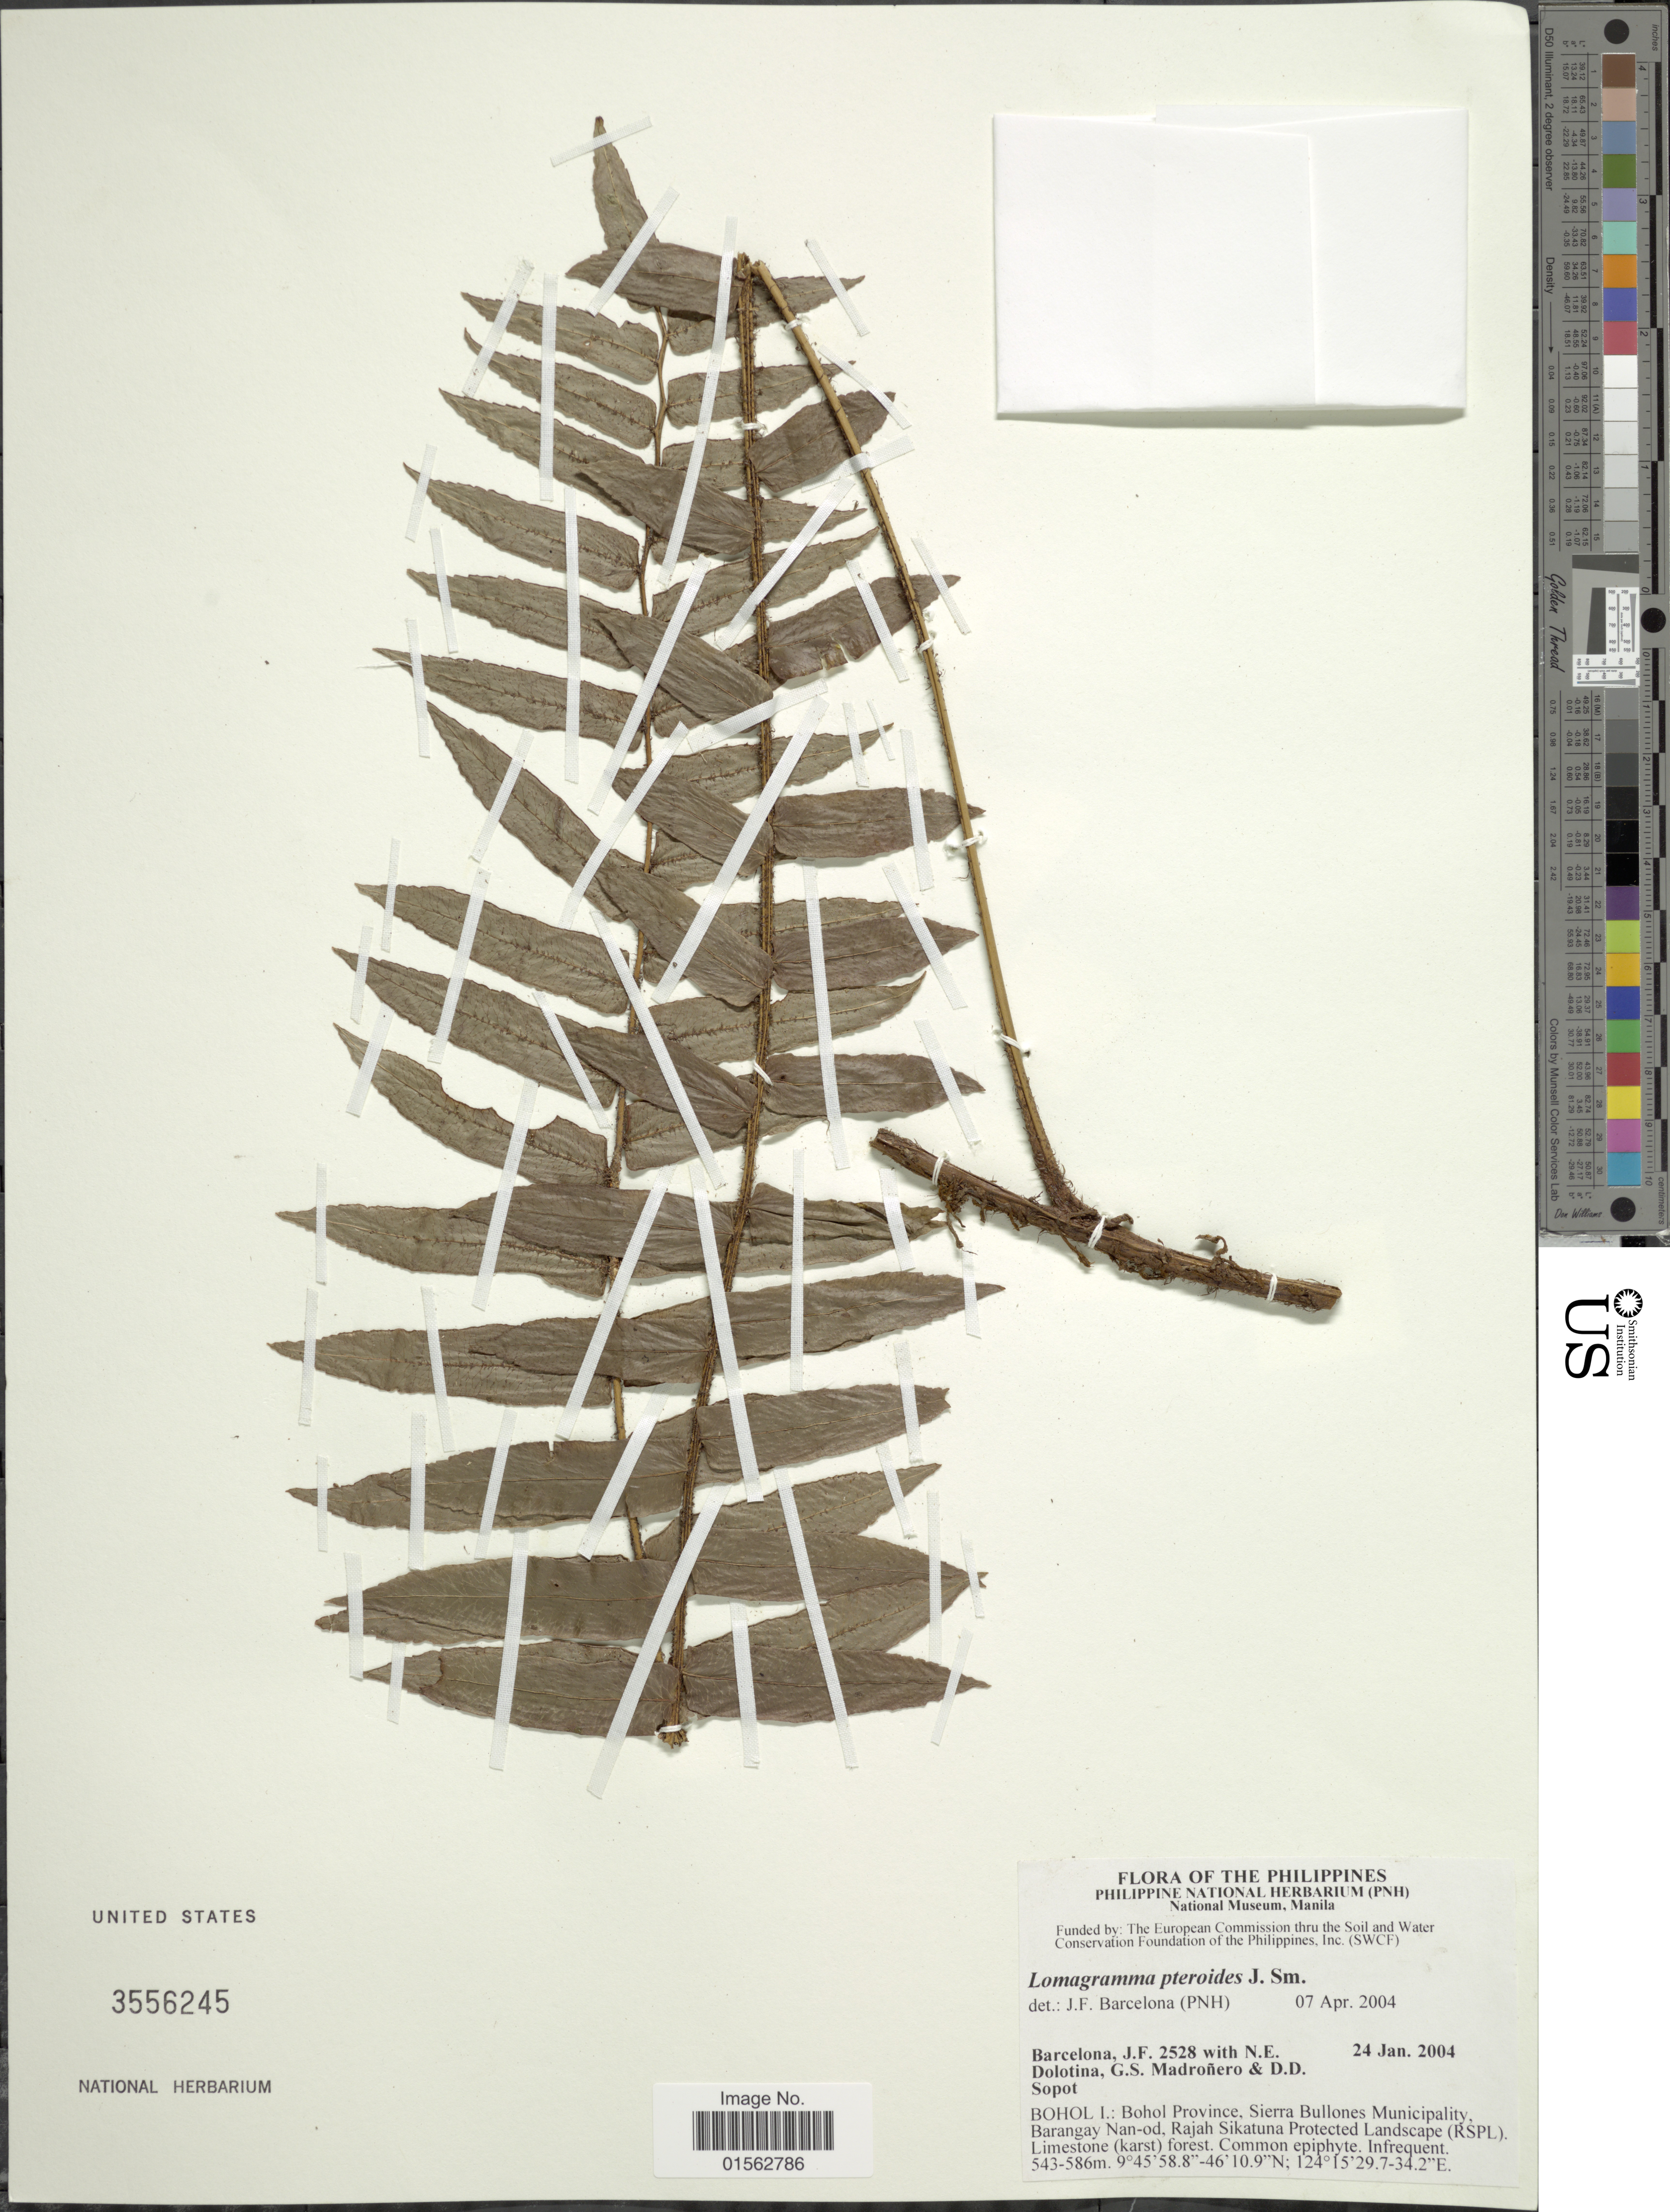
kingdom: Plantae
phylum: Tracheophyta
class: Polypodiopsida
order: Polypodiales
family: Dryopteridaceae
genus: Lomagramma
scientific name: Lomagramma pteroides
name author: J. Sm.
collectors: J. F. Barcelona, N. Dolotina, G. Madroñero & D. Sopot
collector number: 2528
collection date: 2004-01-24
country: Philippines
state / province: Central Visayas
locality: Philippines, Bohol I.: Bohol Province, Sierra Bullones Municipality, Barangay Nan-od, Rajah Sikatuna Protected Landscape (RSPL). Limestone (karst) forest.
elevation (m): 543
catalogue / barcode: US 3556245